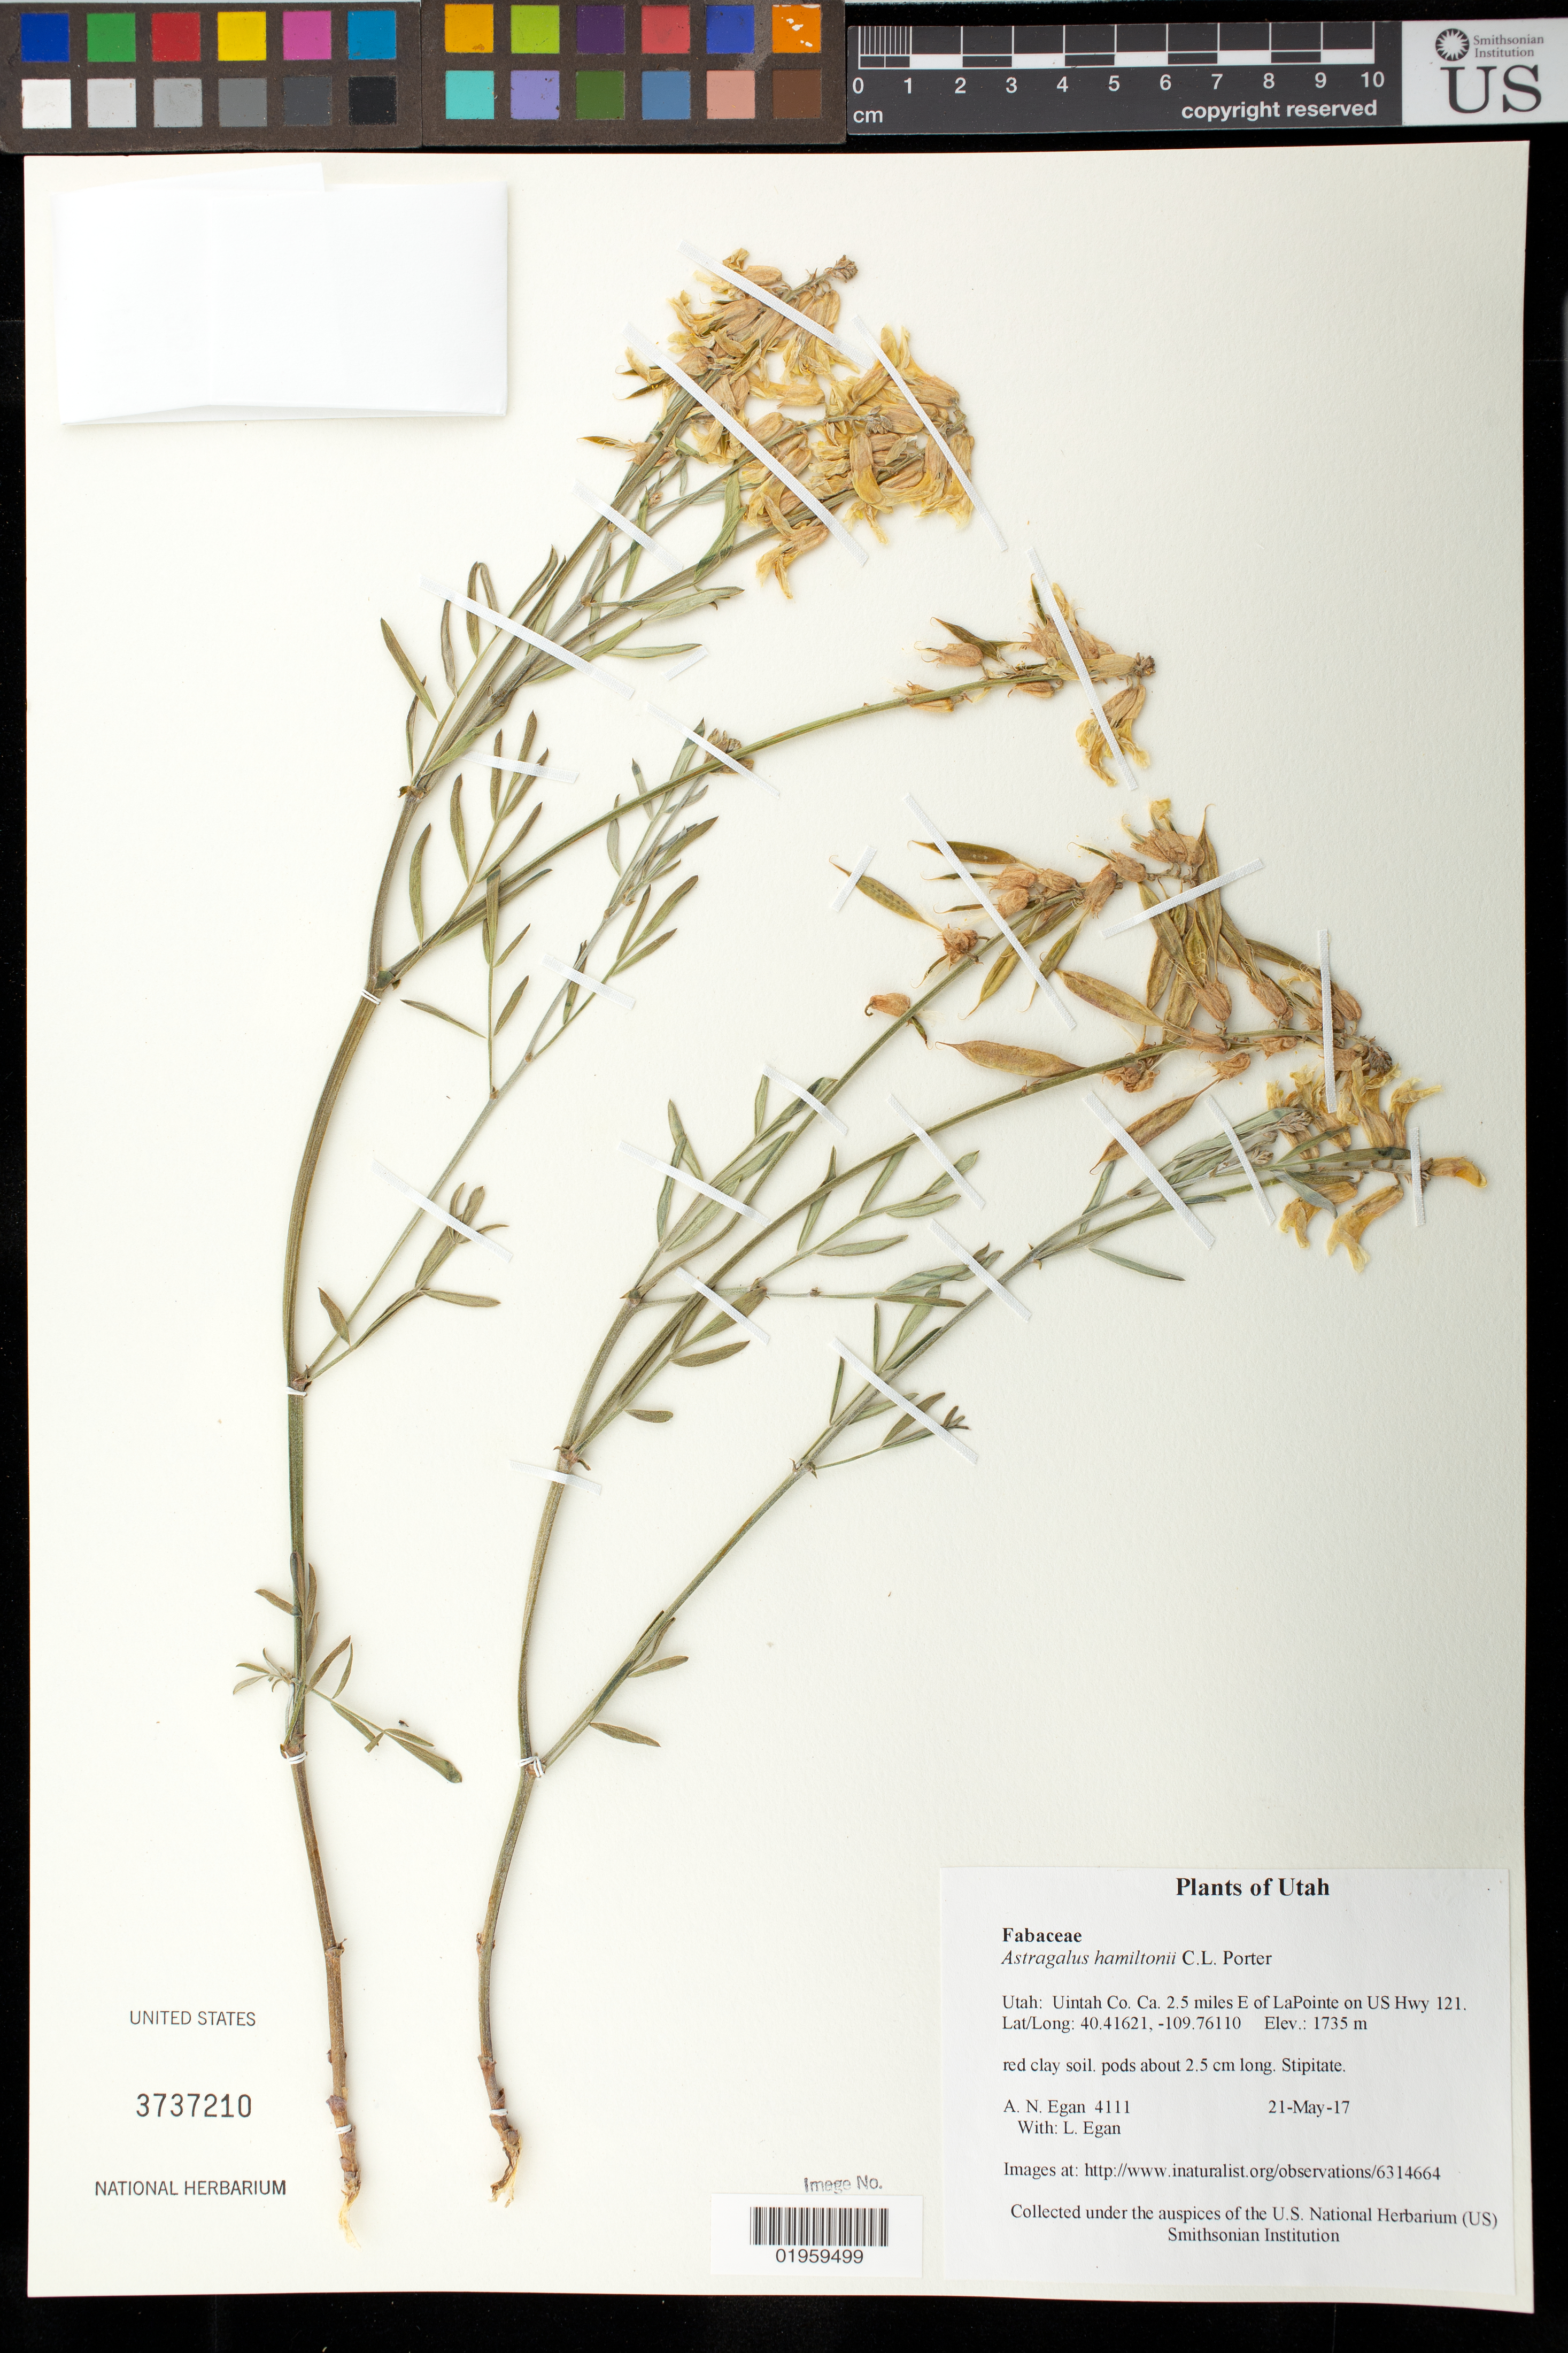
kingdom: Plantae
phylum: Tracheophyta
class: Magnoliopsida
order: Fabales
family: Fabaceae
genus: Astragalus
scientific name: Astragalus hamiltonii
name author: Ced. Porter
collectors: A. N. Egan & L. Egan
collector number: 4111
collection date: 2017-05-21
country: United States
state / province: Utah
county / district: Uintah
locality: Ca. 2.5 miles E of LaPointe on US Hwy 121.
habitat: red clay soil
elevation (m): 1735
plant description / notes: http://www.inaturalist.org/observations/6314664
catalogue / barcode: US 3737210